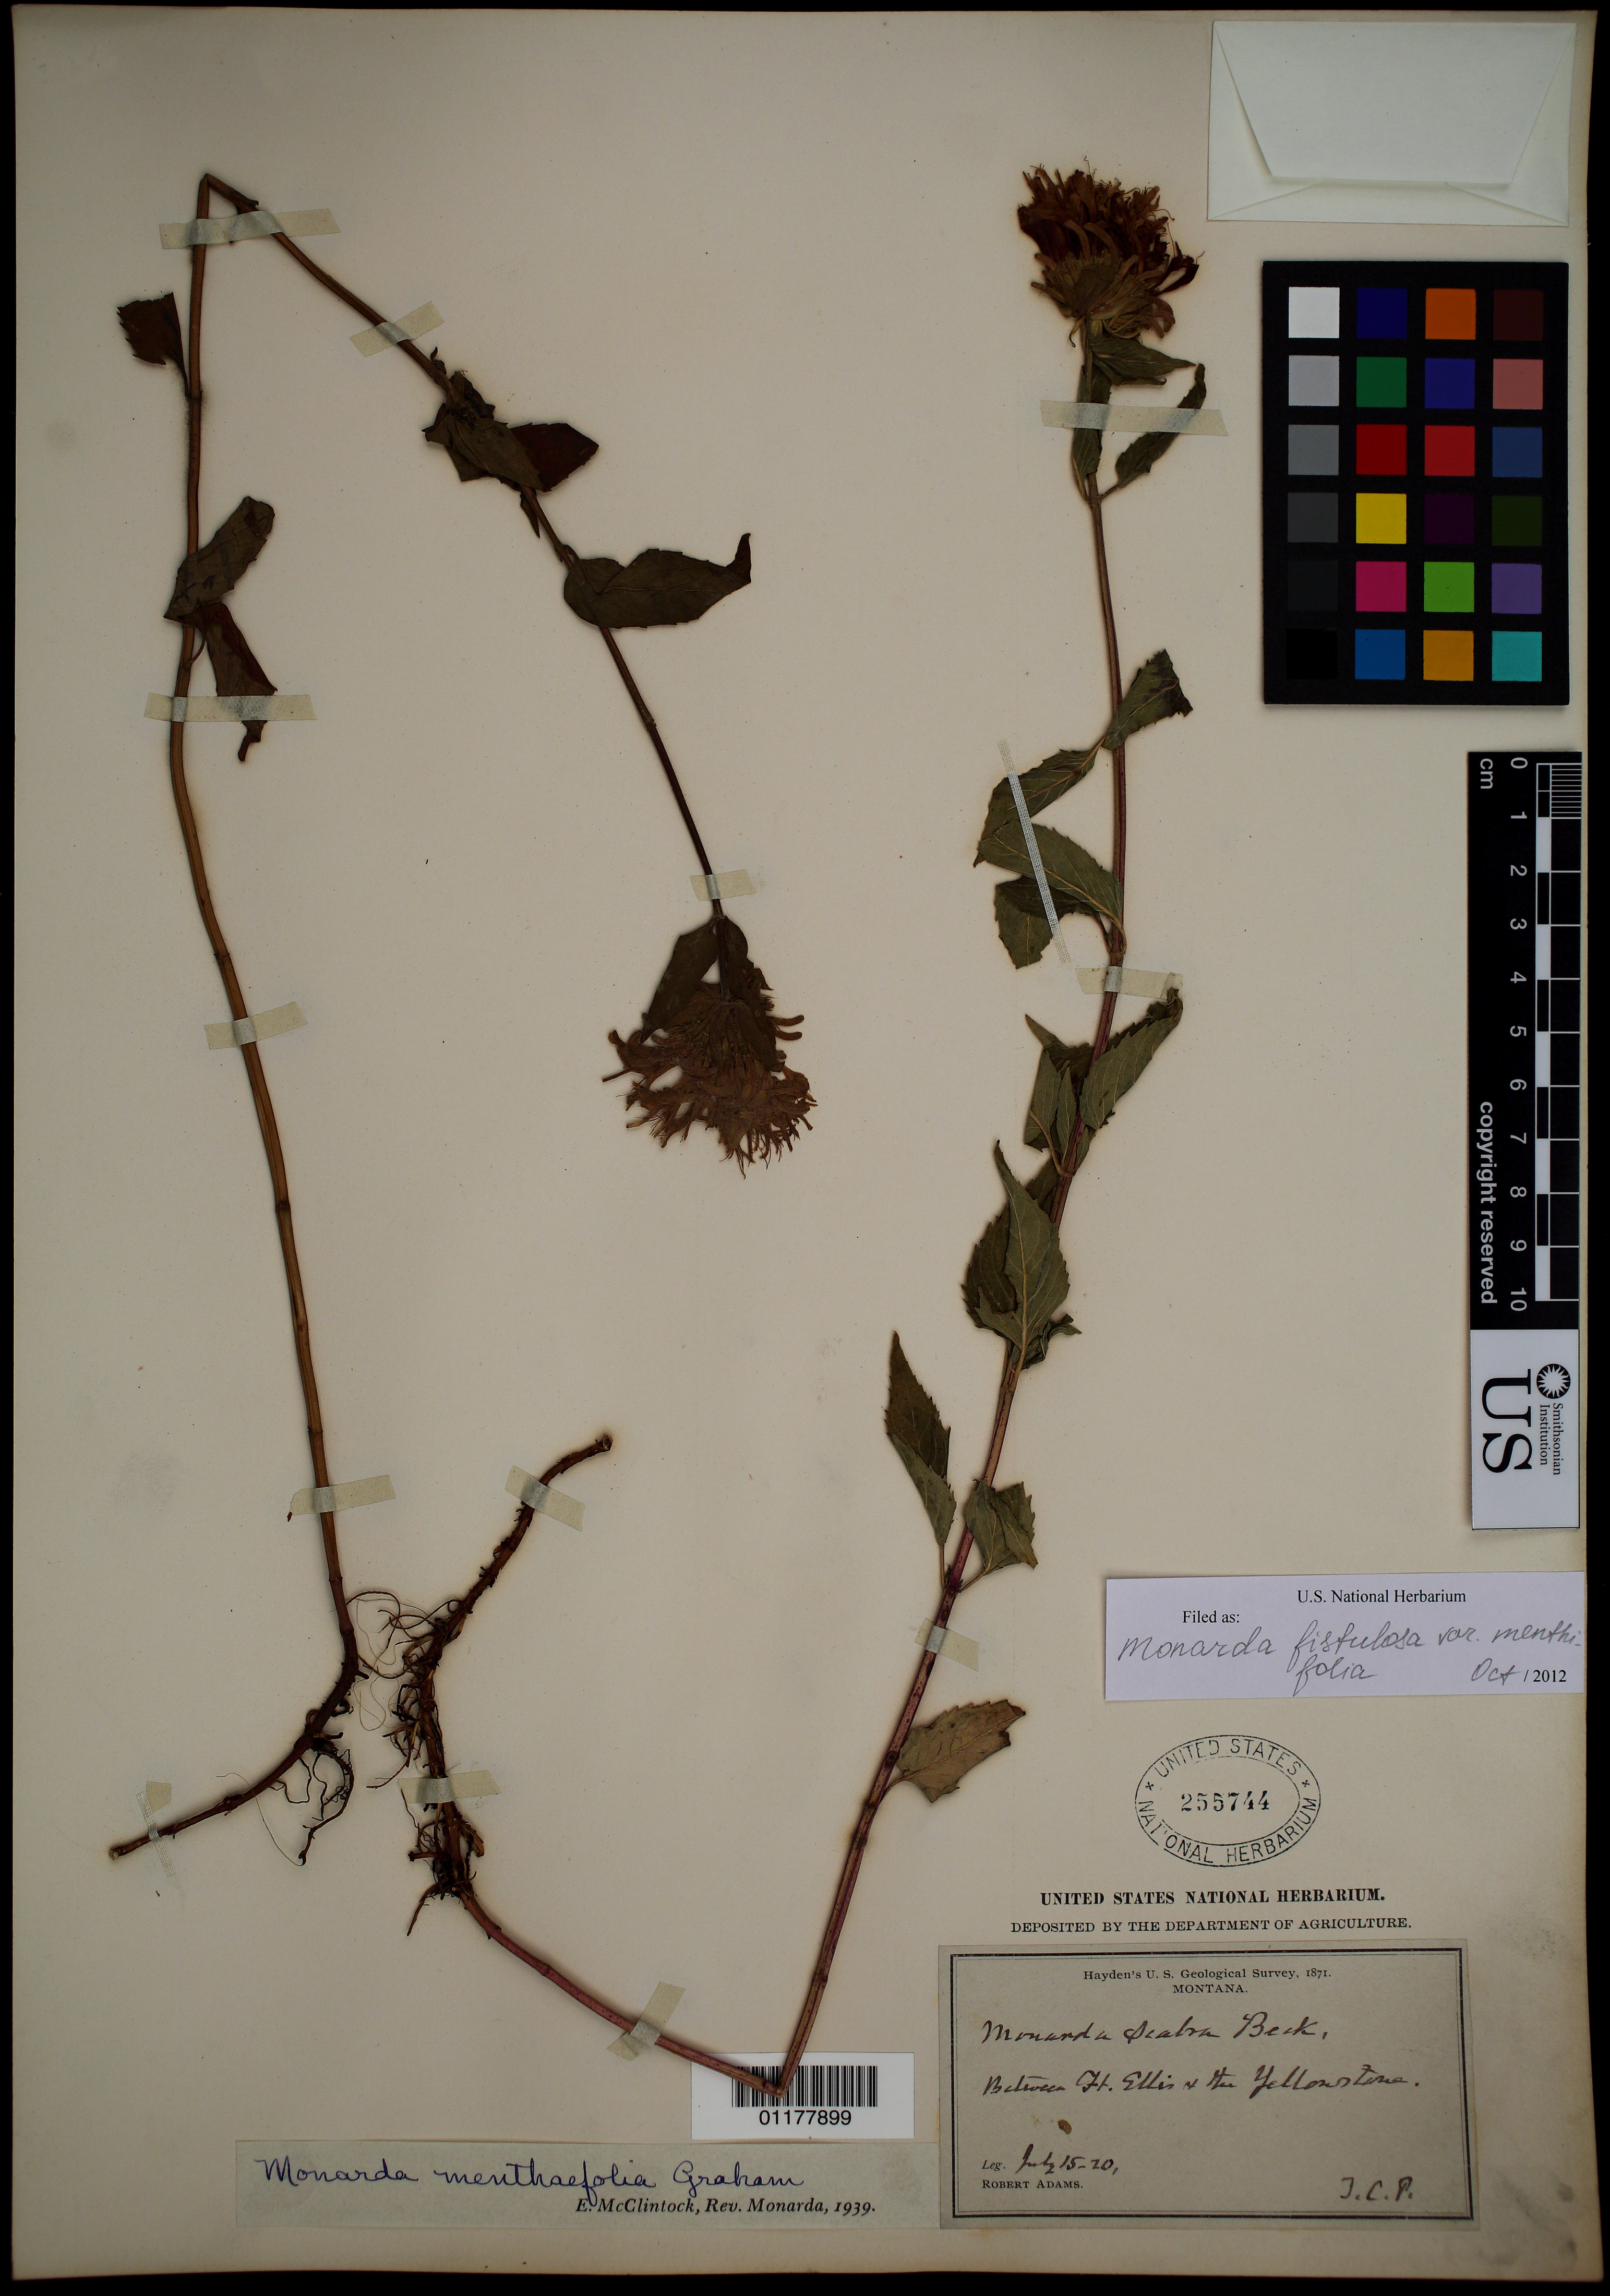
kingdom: Plantae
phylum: Tracheophyta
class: Magnoliopsida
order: Lamiales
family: Lamiaceae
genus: Monarda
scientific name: Monarda fistulosa var. menthifolia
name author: (Graham) Fernald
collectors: R. Adams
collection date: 1871-07-15/1871-07-20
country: United States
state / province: Montana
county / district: Gallatin / Park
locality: Between Ft. Ellis and Yellowstone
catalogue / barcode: US 255744